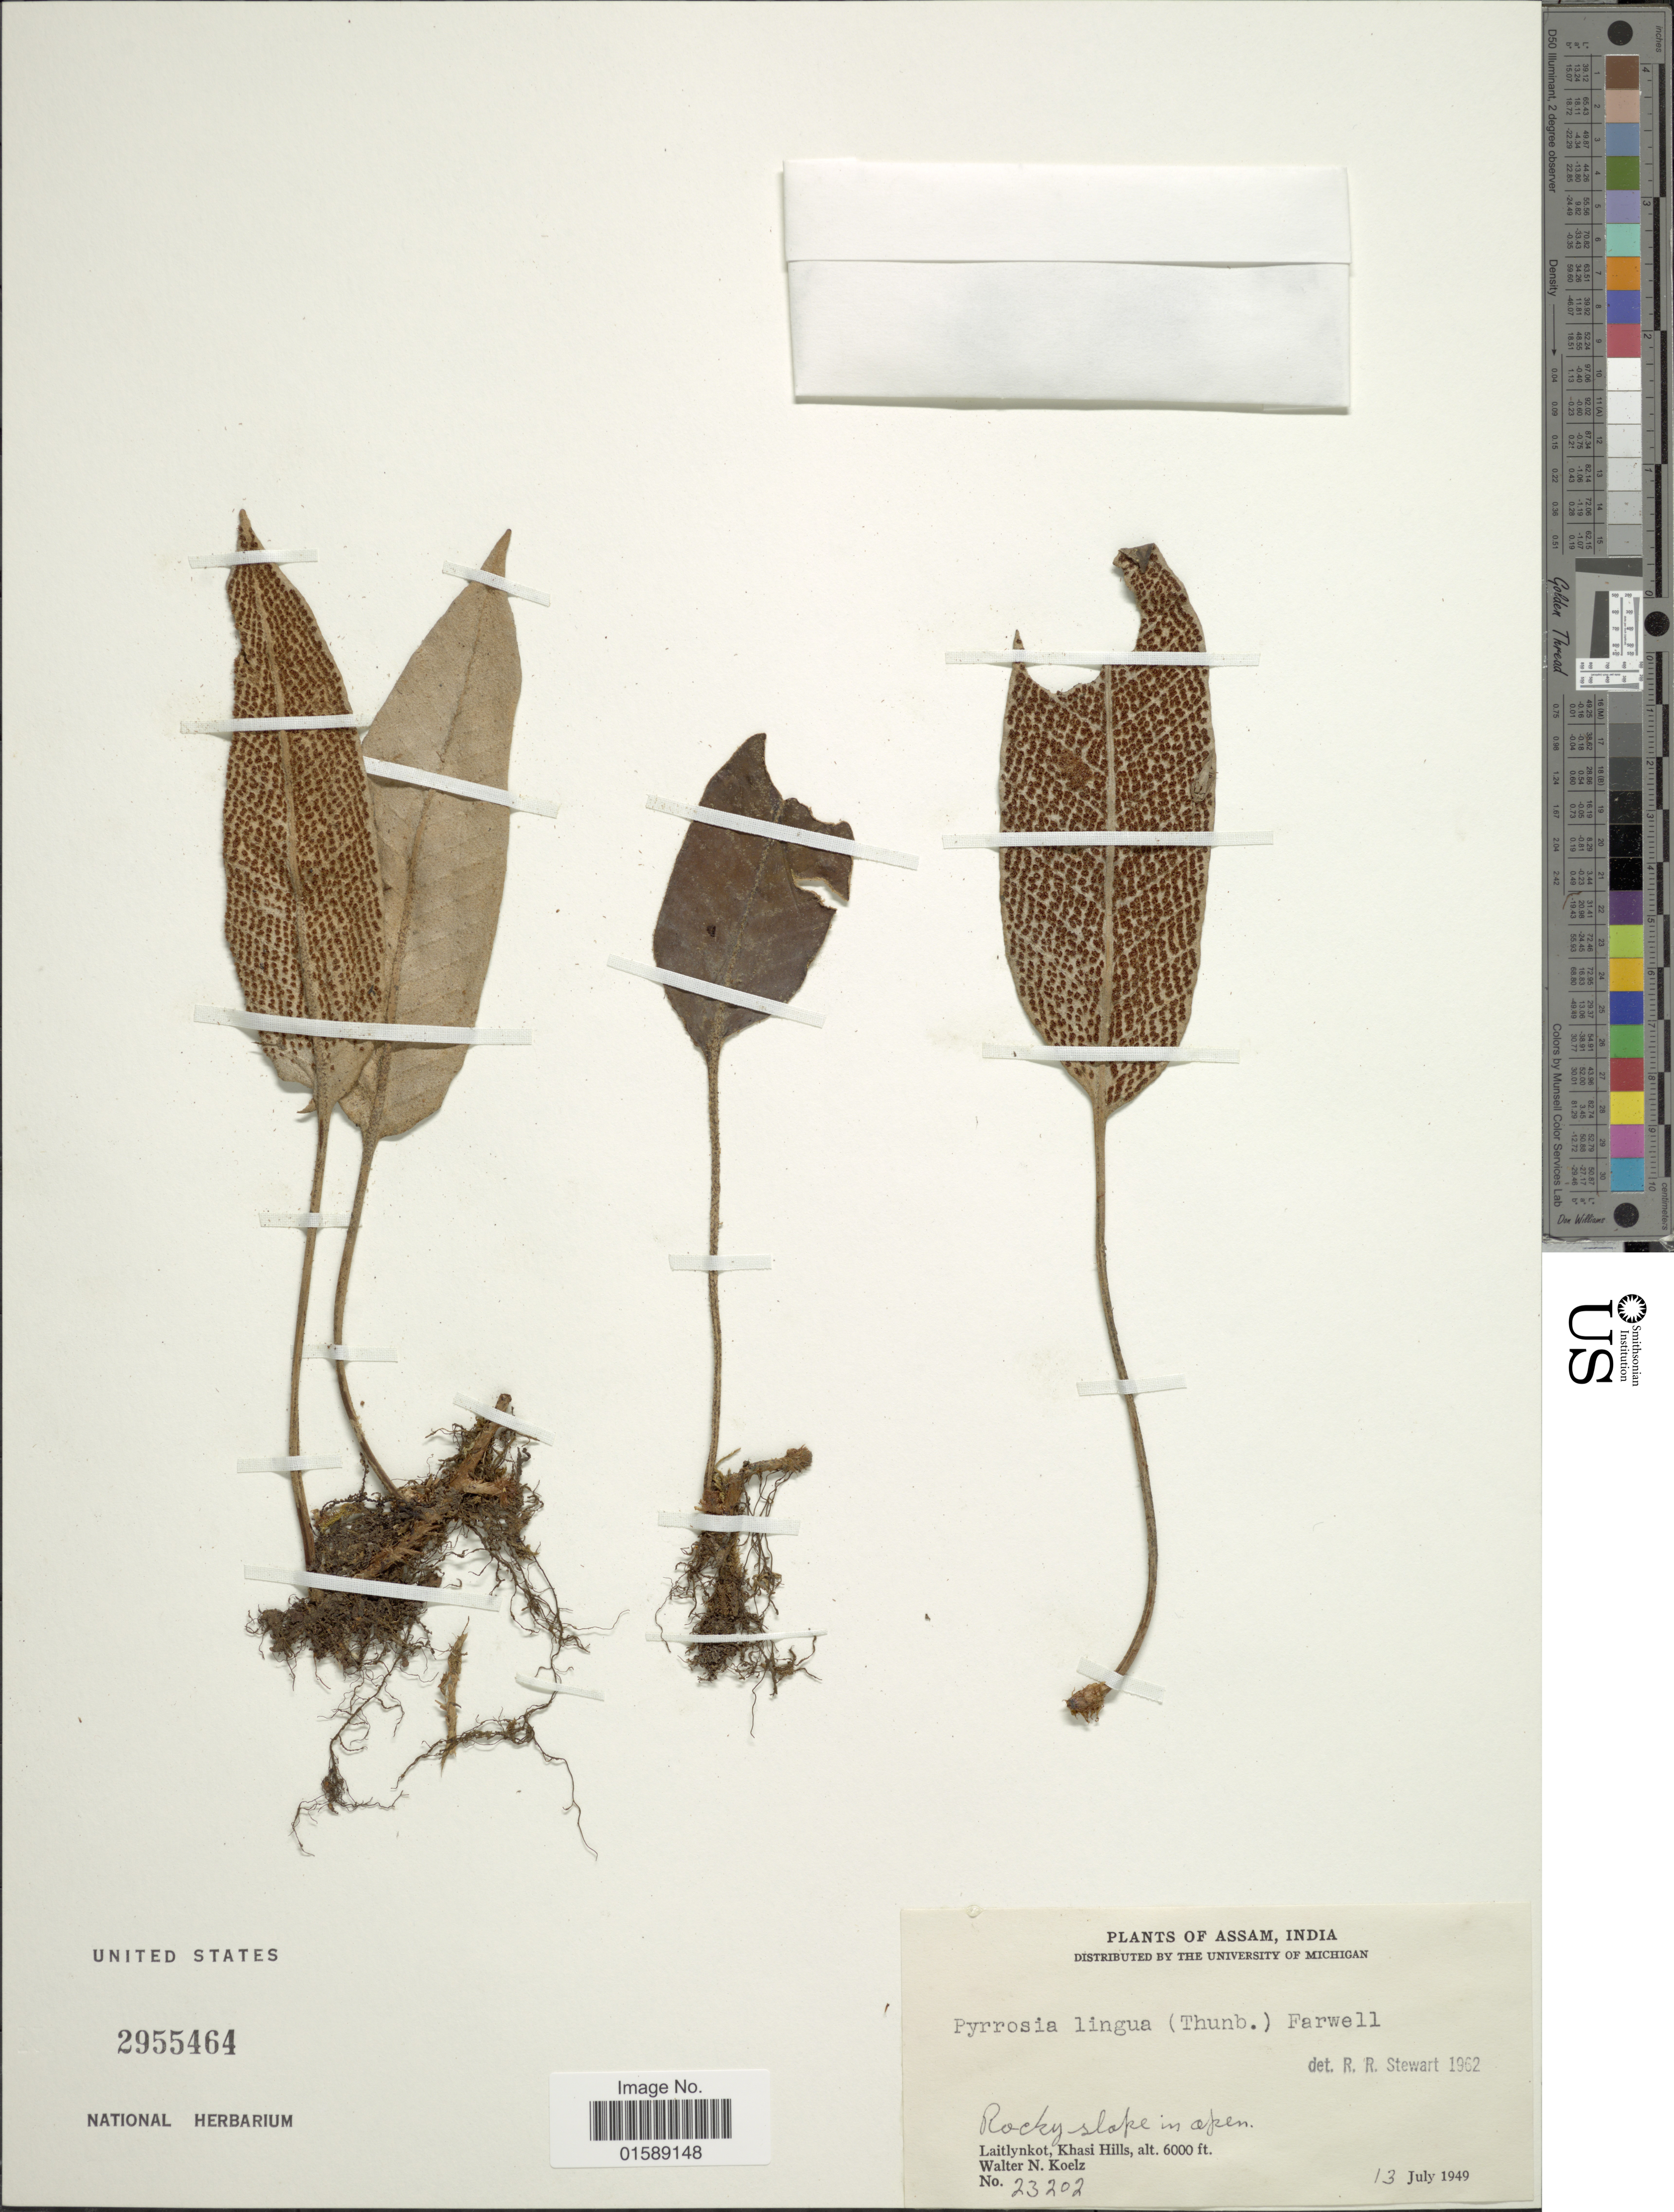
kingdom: Plantae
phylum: Tracheophyta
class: Polypodiopsida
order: Polypodiales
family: Polypodiaceae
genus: Pyrrosia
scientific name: Pyrrosia lingua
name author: (Thurb.) Farw.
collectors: W. N. Koelz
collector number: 23202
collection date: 1949-07-13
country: India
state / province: Meghalaya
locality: Laitlynkot, Khasi Hills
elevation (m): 1829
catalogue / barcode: US 2955464